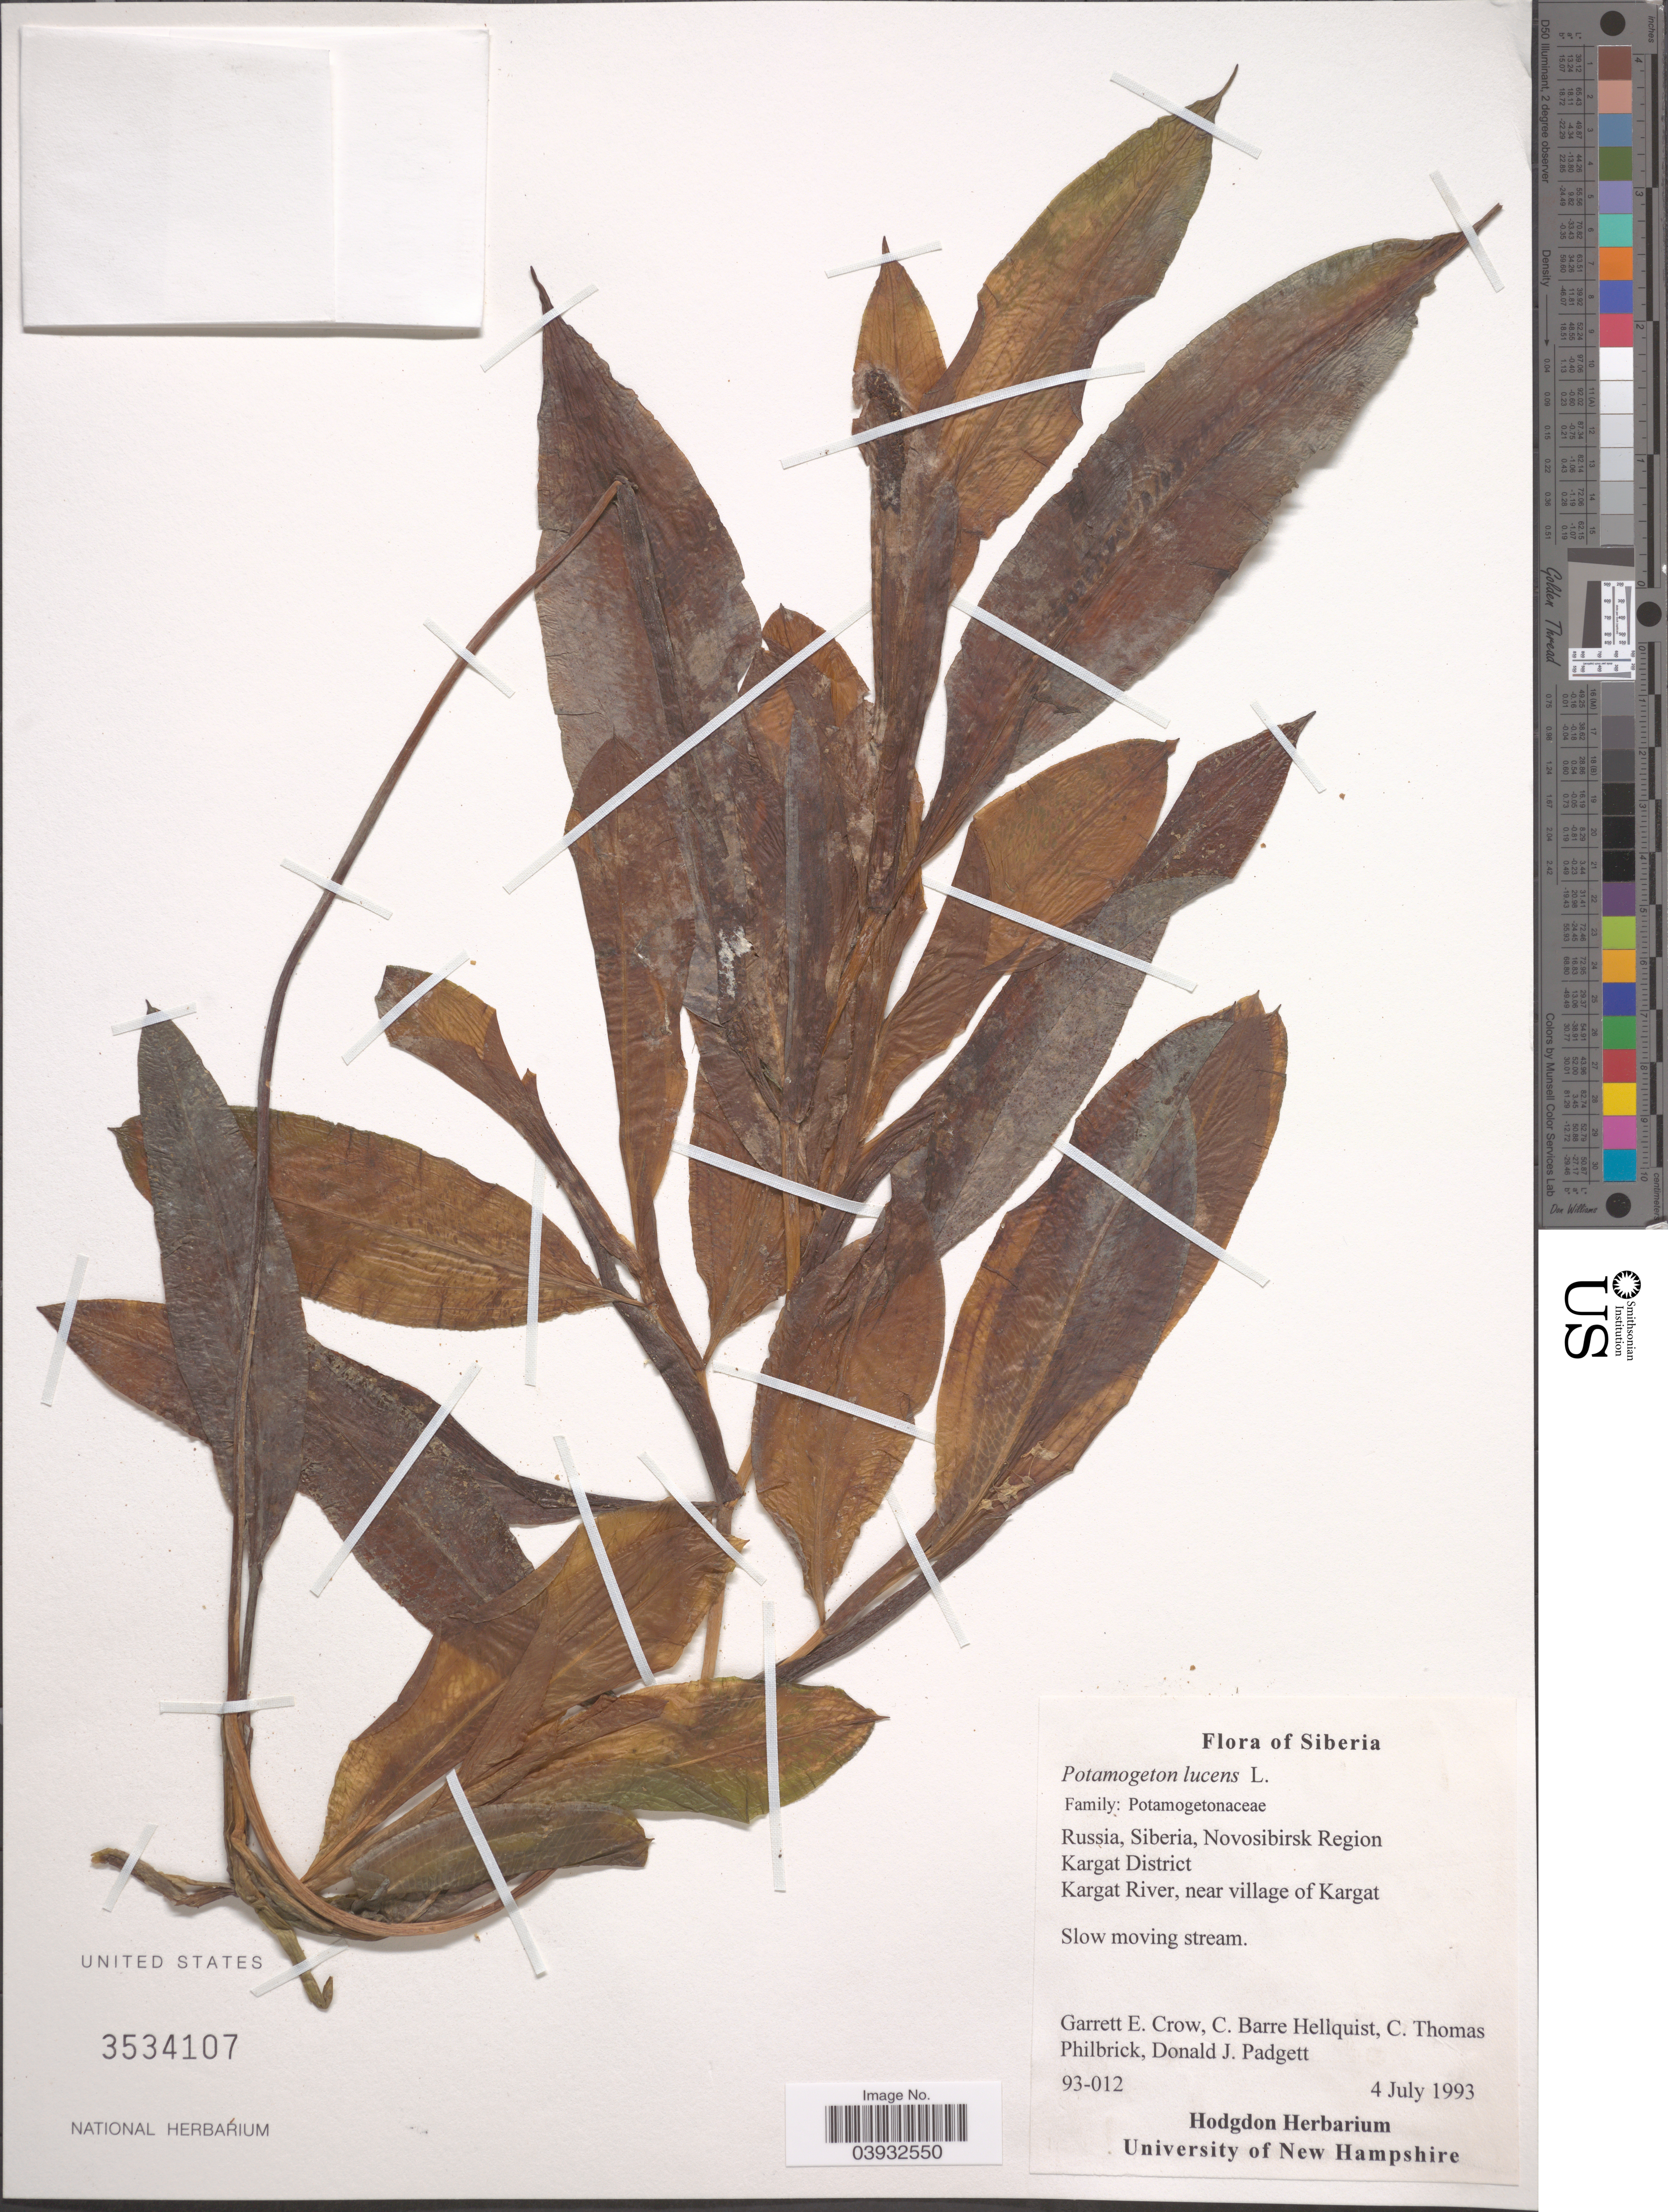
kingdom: Plantae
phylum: Tracheophyta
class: Liliopsida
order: Alismatales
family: Potamogetonaceae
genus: Potamogeton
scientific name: Potamogeton lucens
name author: L.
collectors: G. E. Crow, C. Hellquist, C. Philbrick & D. Padgett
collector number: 93-012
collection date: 1993-07-04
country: Russian Federation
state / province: Novosibirsk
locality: Russia, Siberia, Novosibirsk Region. Kargat District. Kargat River, near village of Kargat.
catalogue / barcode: US 3534107